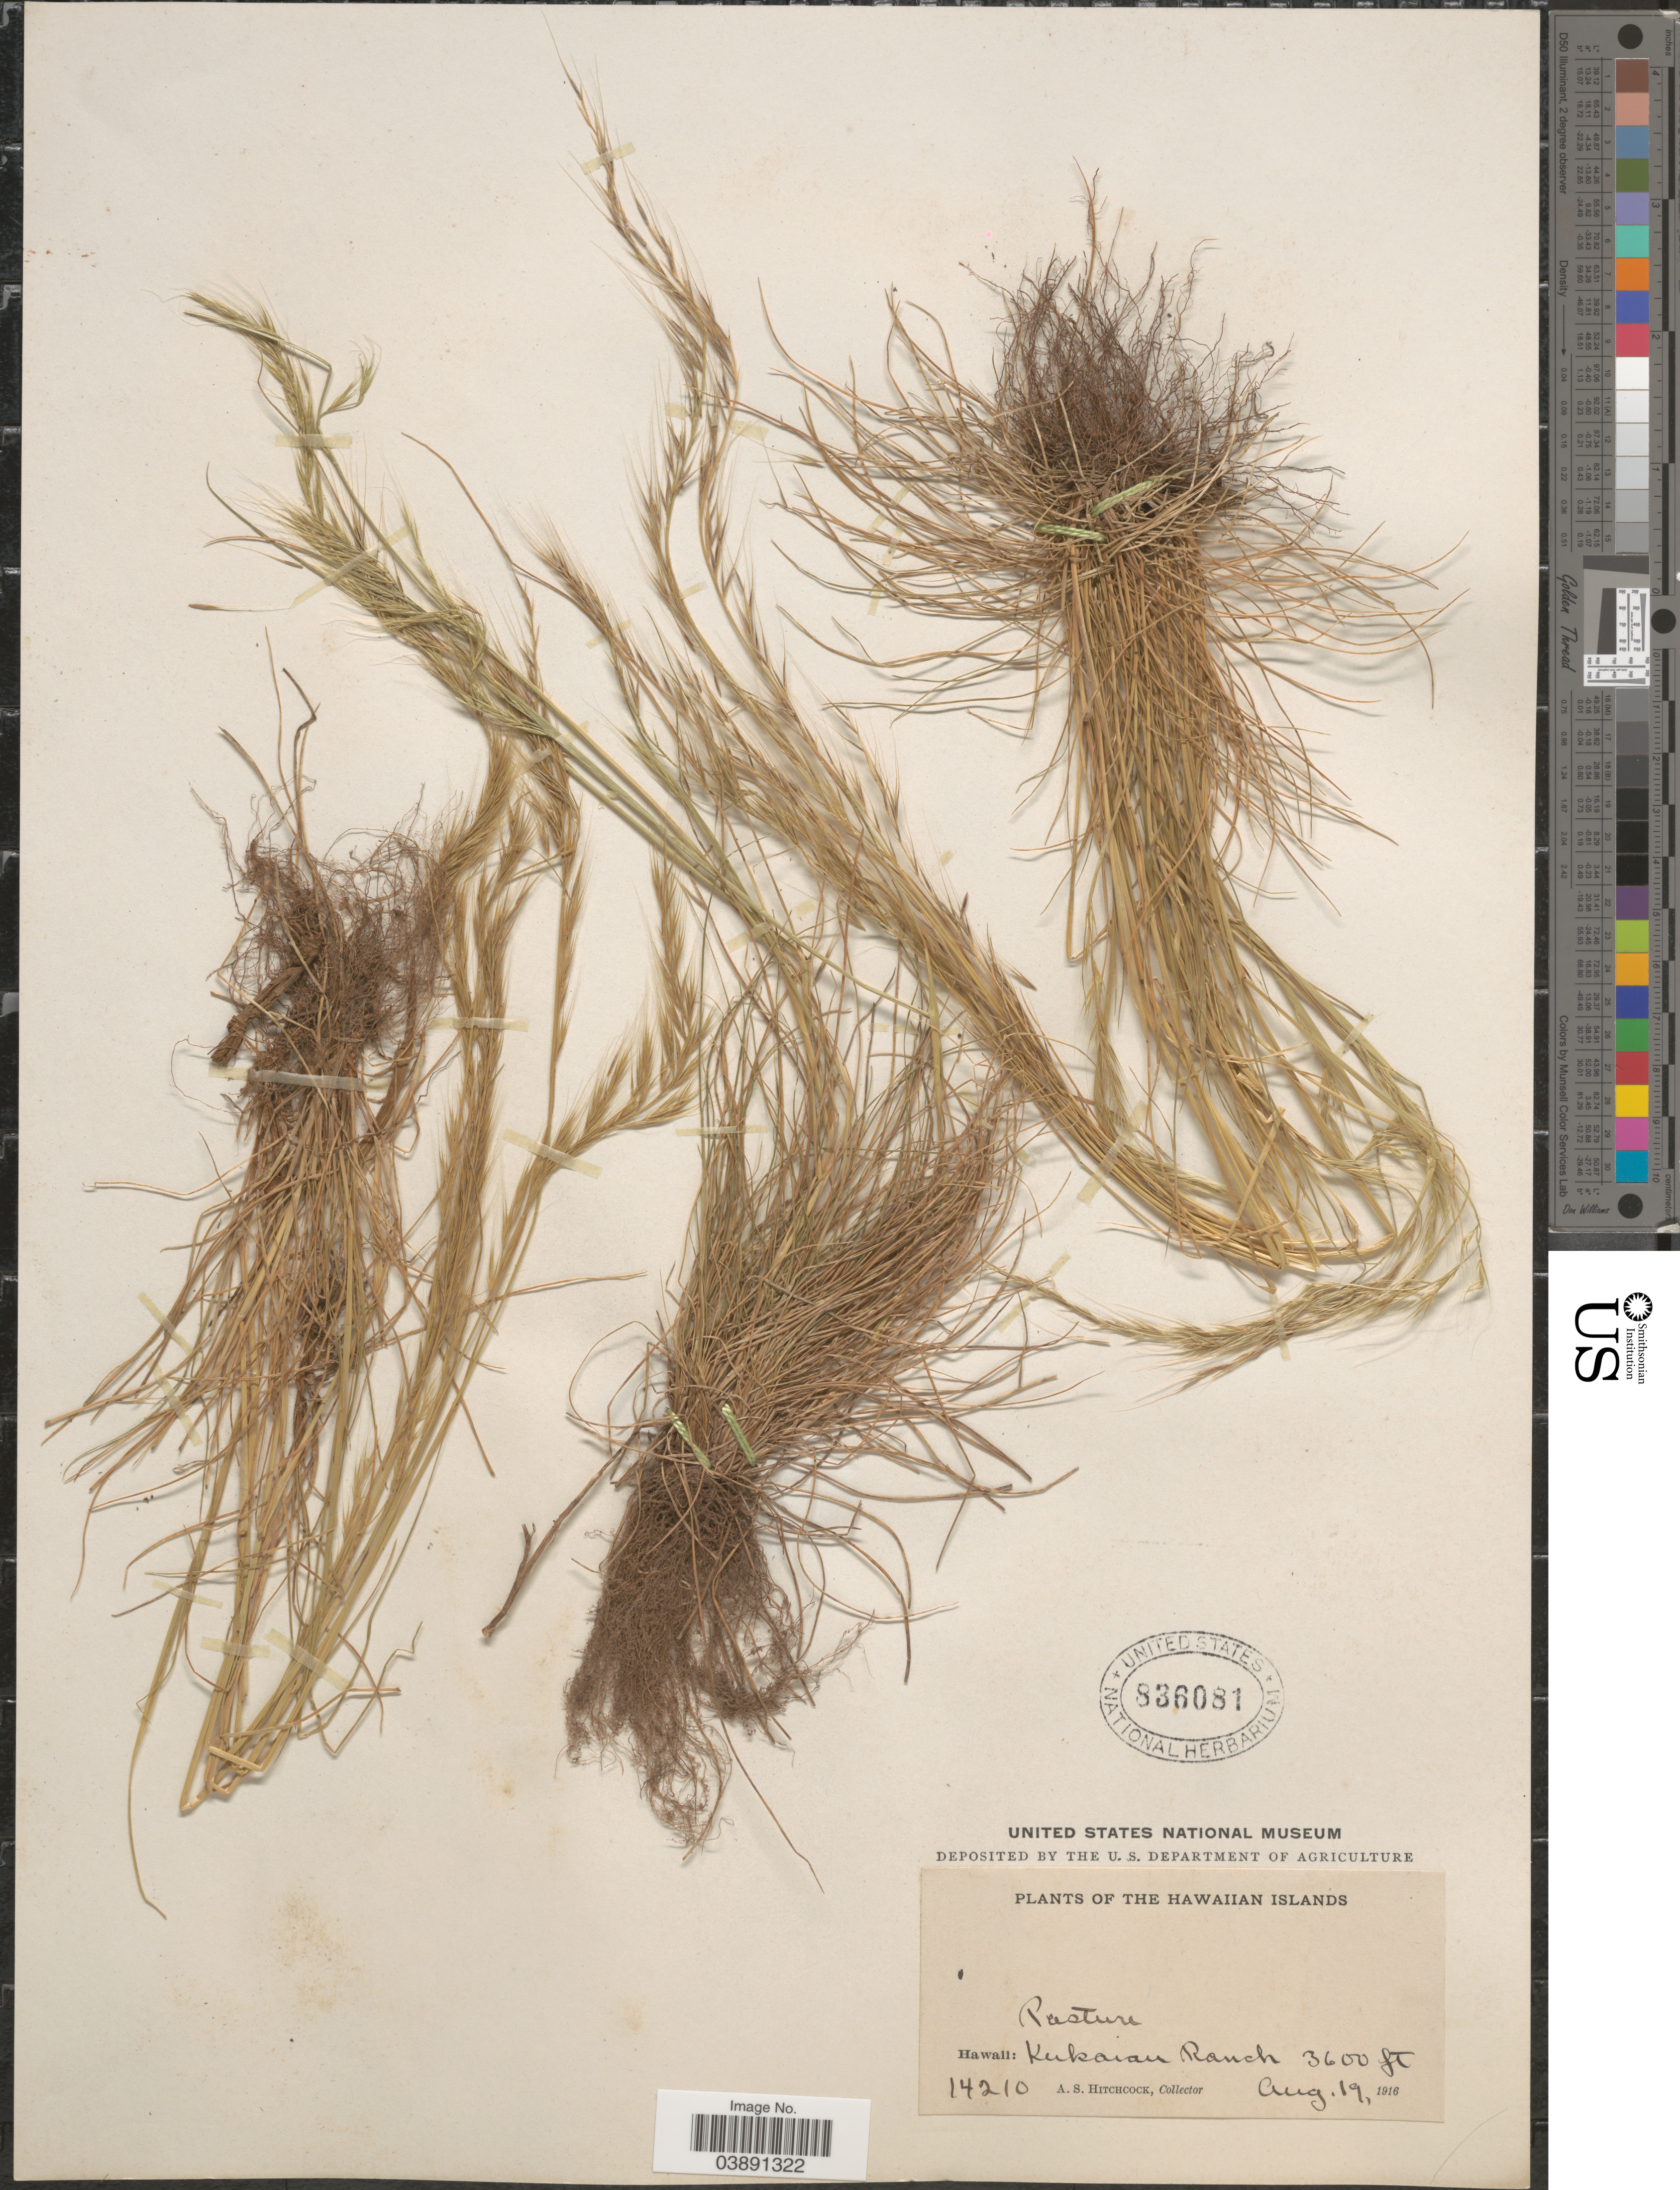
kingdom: Plantae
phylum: Tracheophyta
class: Liliopsida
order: Poales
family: Poaceae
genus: Festuca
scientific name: Festuca megalura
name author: Nutt.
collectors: A. S. Hitchcock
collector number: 14210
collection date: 1916-08-19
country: United States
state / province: Hawaii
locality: The Hawaiian Islands. Kukaiau Ranch.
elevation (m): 1097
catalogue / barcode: US 836081